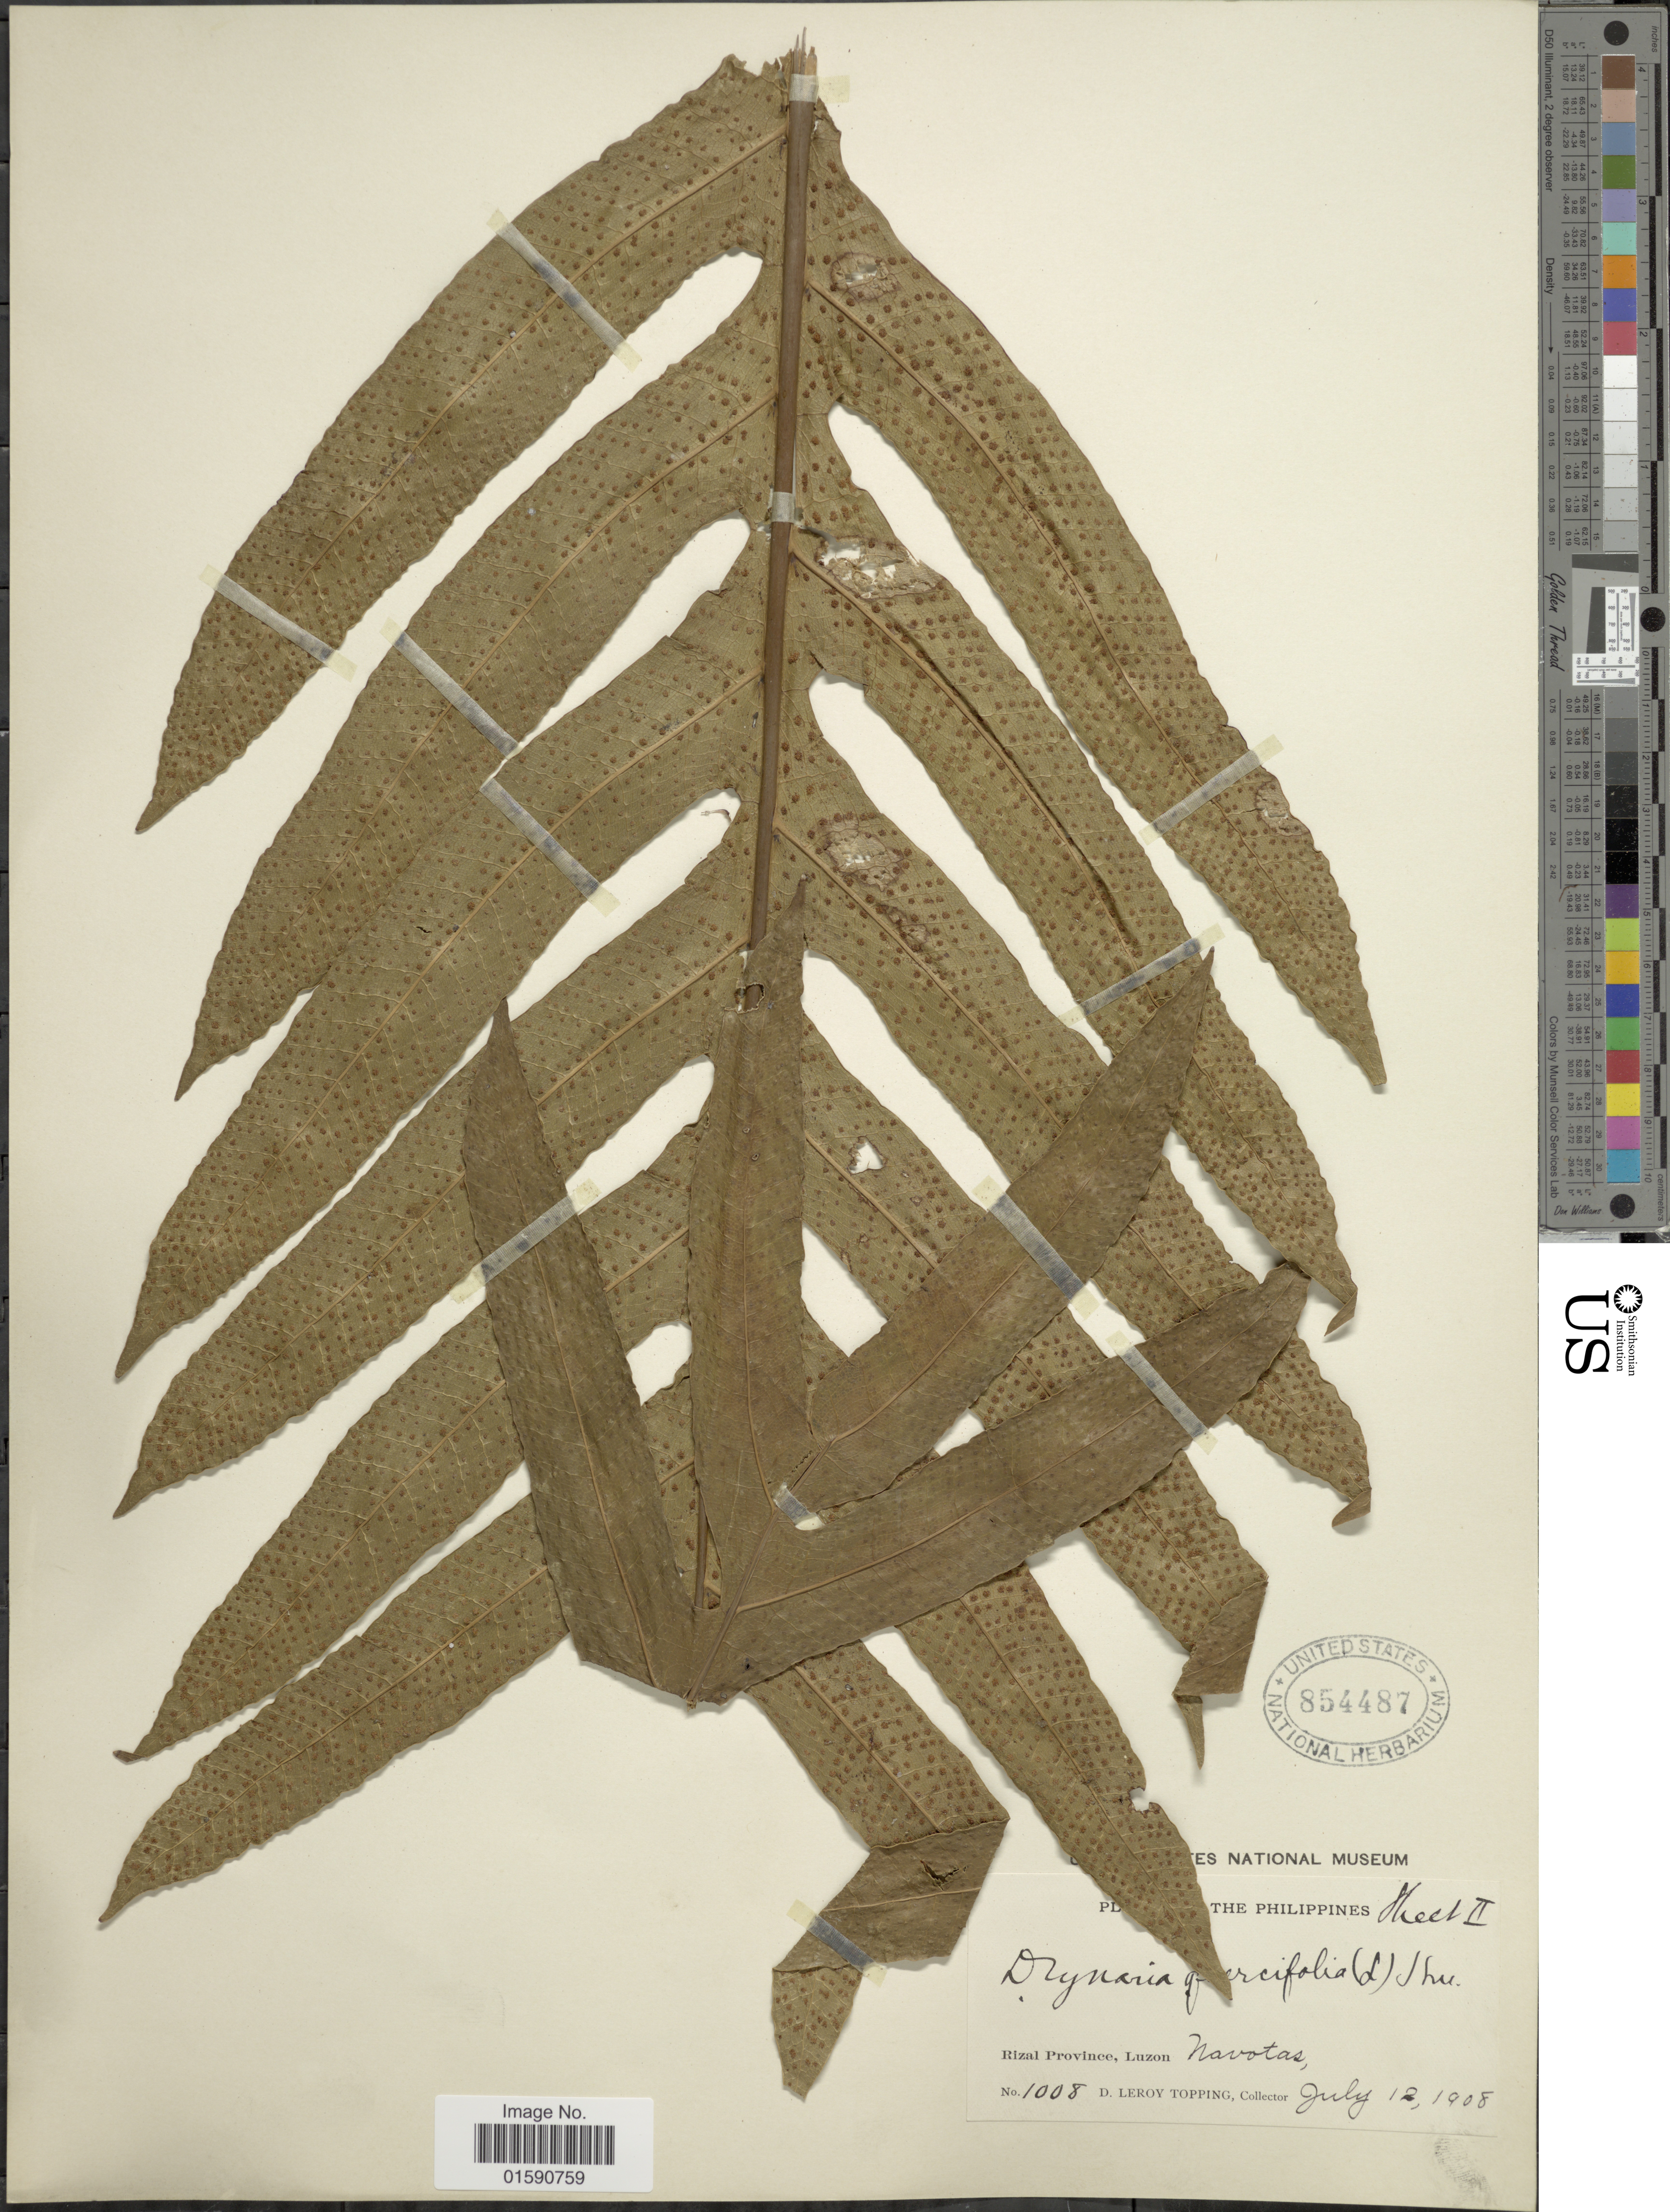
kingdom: Plantae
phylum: Tracheophyta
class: Polypodiopsida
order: Polypodiales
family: Polypodiaceae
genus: Drynaria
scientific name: Drynaria quercifolia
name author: (L.) J. Sm.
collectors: D. L. Topping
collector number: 1008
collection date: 1908-07-12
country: Philippines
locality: Rizal Province, Luzon, Navotas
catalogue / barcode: US 854487